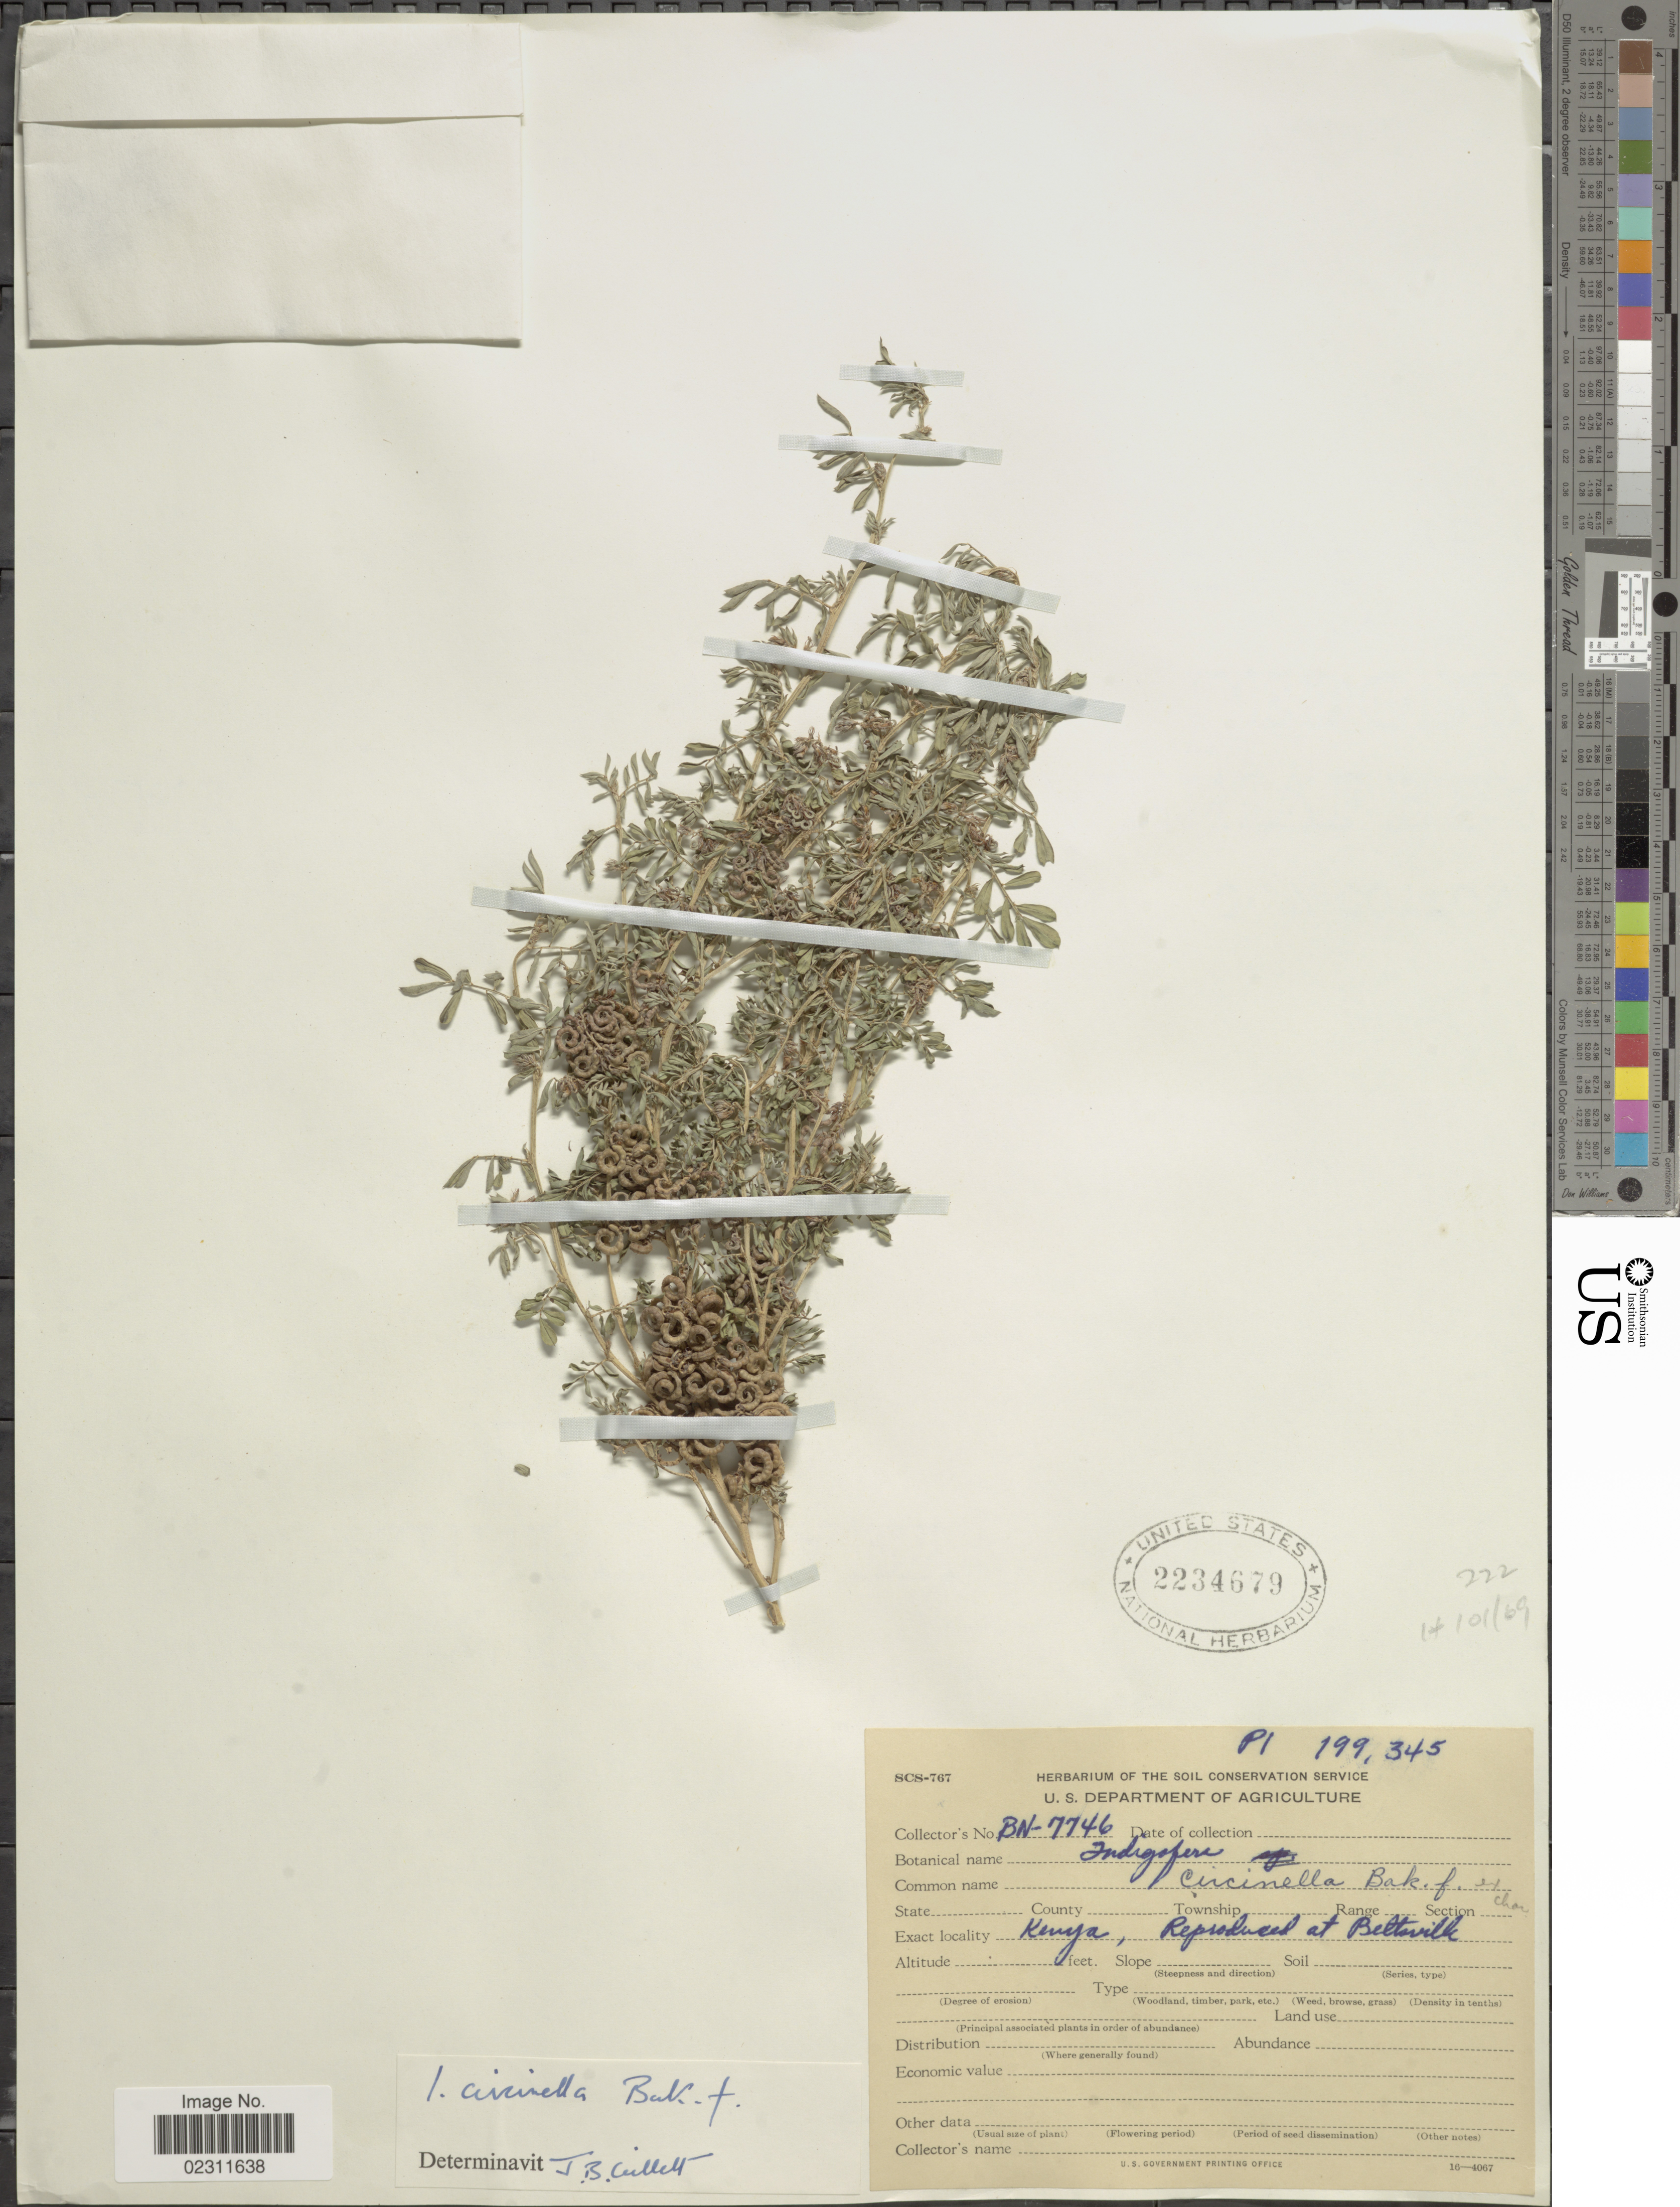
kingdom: Plantae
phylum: Tracheophyta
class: Magnoliopsida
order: Fabales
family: Fabaceae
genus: Indigofera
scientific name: Indigofera circinella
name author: Baker f.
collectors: U.S. Department of Agriculture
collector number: BN7746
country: Kenya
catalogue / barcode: US 2234679